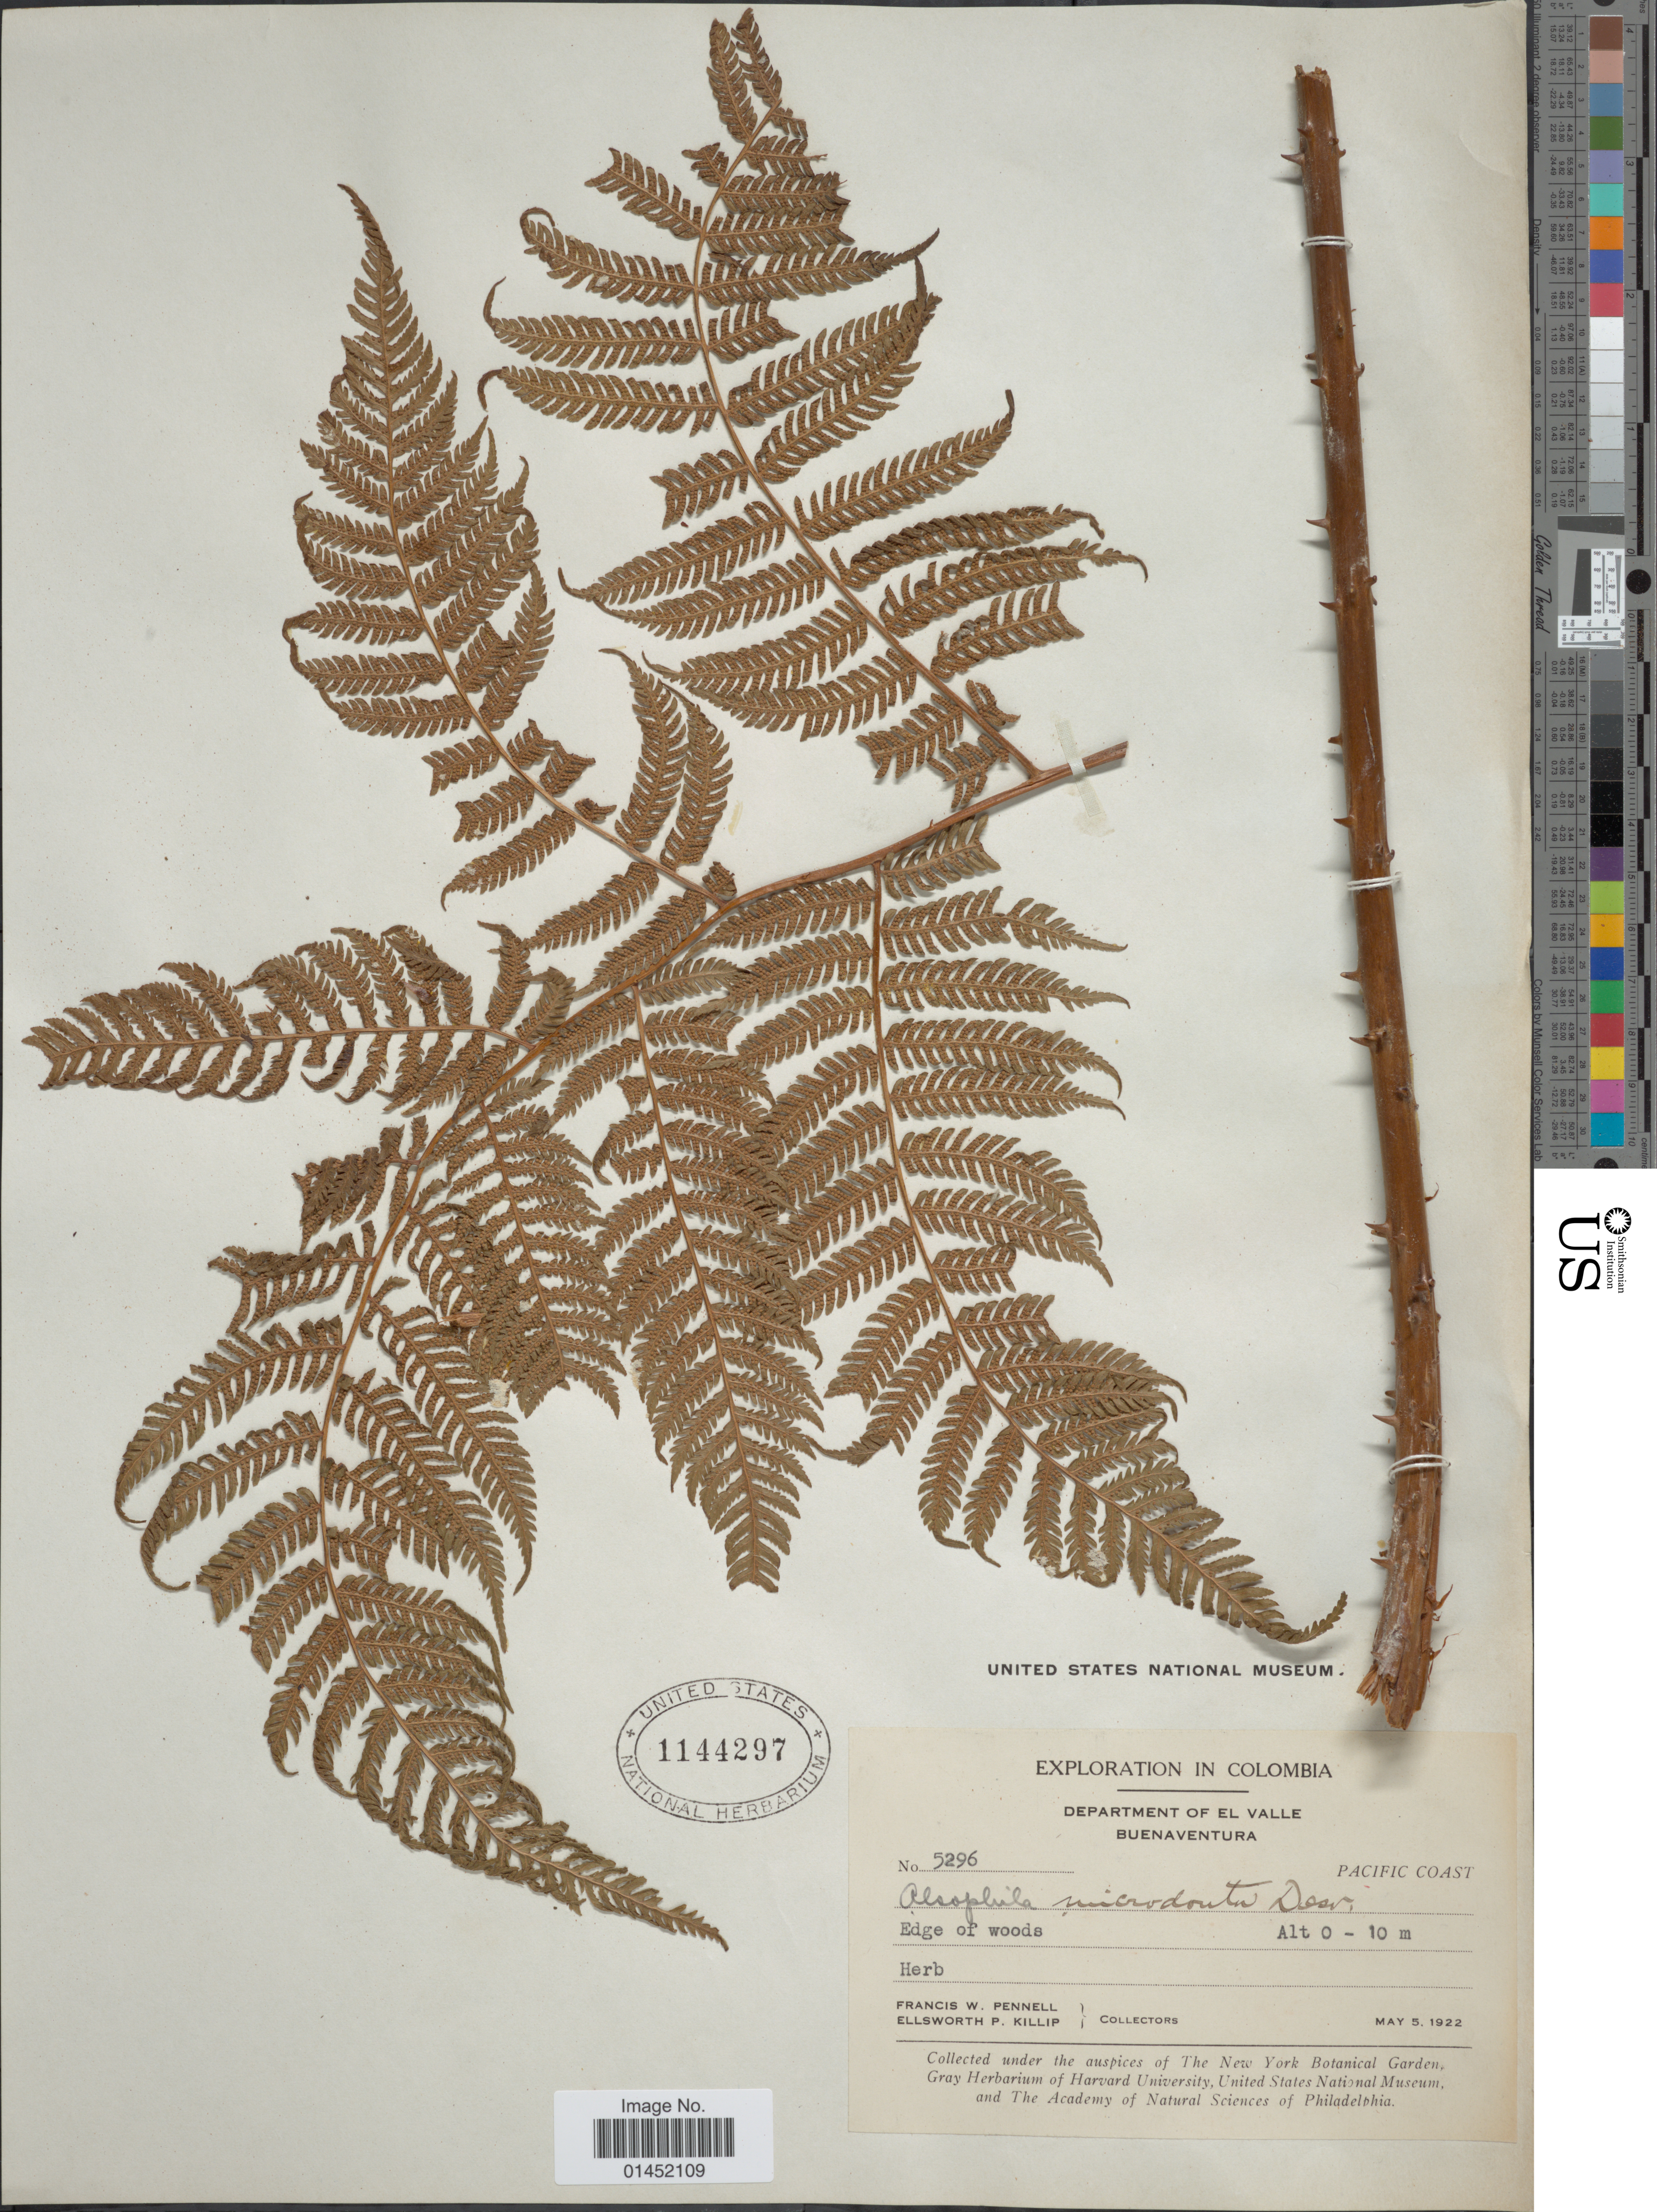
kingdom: Plantae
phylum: Tracheophyta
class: Polypodiopsida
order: Cyatheales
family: Cyatheaceae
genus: Cyathea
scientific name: Cyathea microdonta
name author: (Desv.) Domin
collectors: F. W. Pennell & E. P. Killip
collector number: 5296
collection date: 1922-05-05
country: Colombia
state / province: Valle del Cauca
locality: Department of EL Valle Buenaventura, Pacific Coast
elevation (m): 0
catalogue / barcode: US 1144297